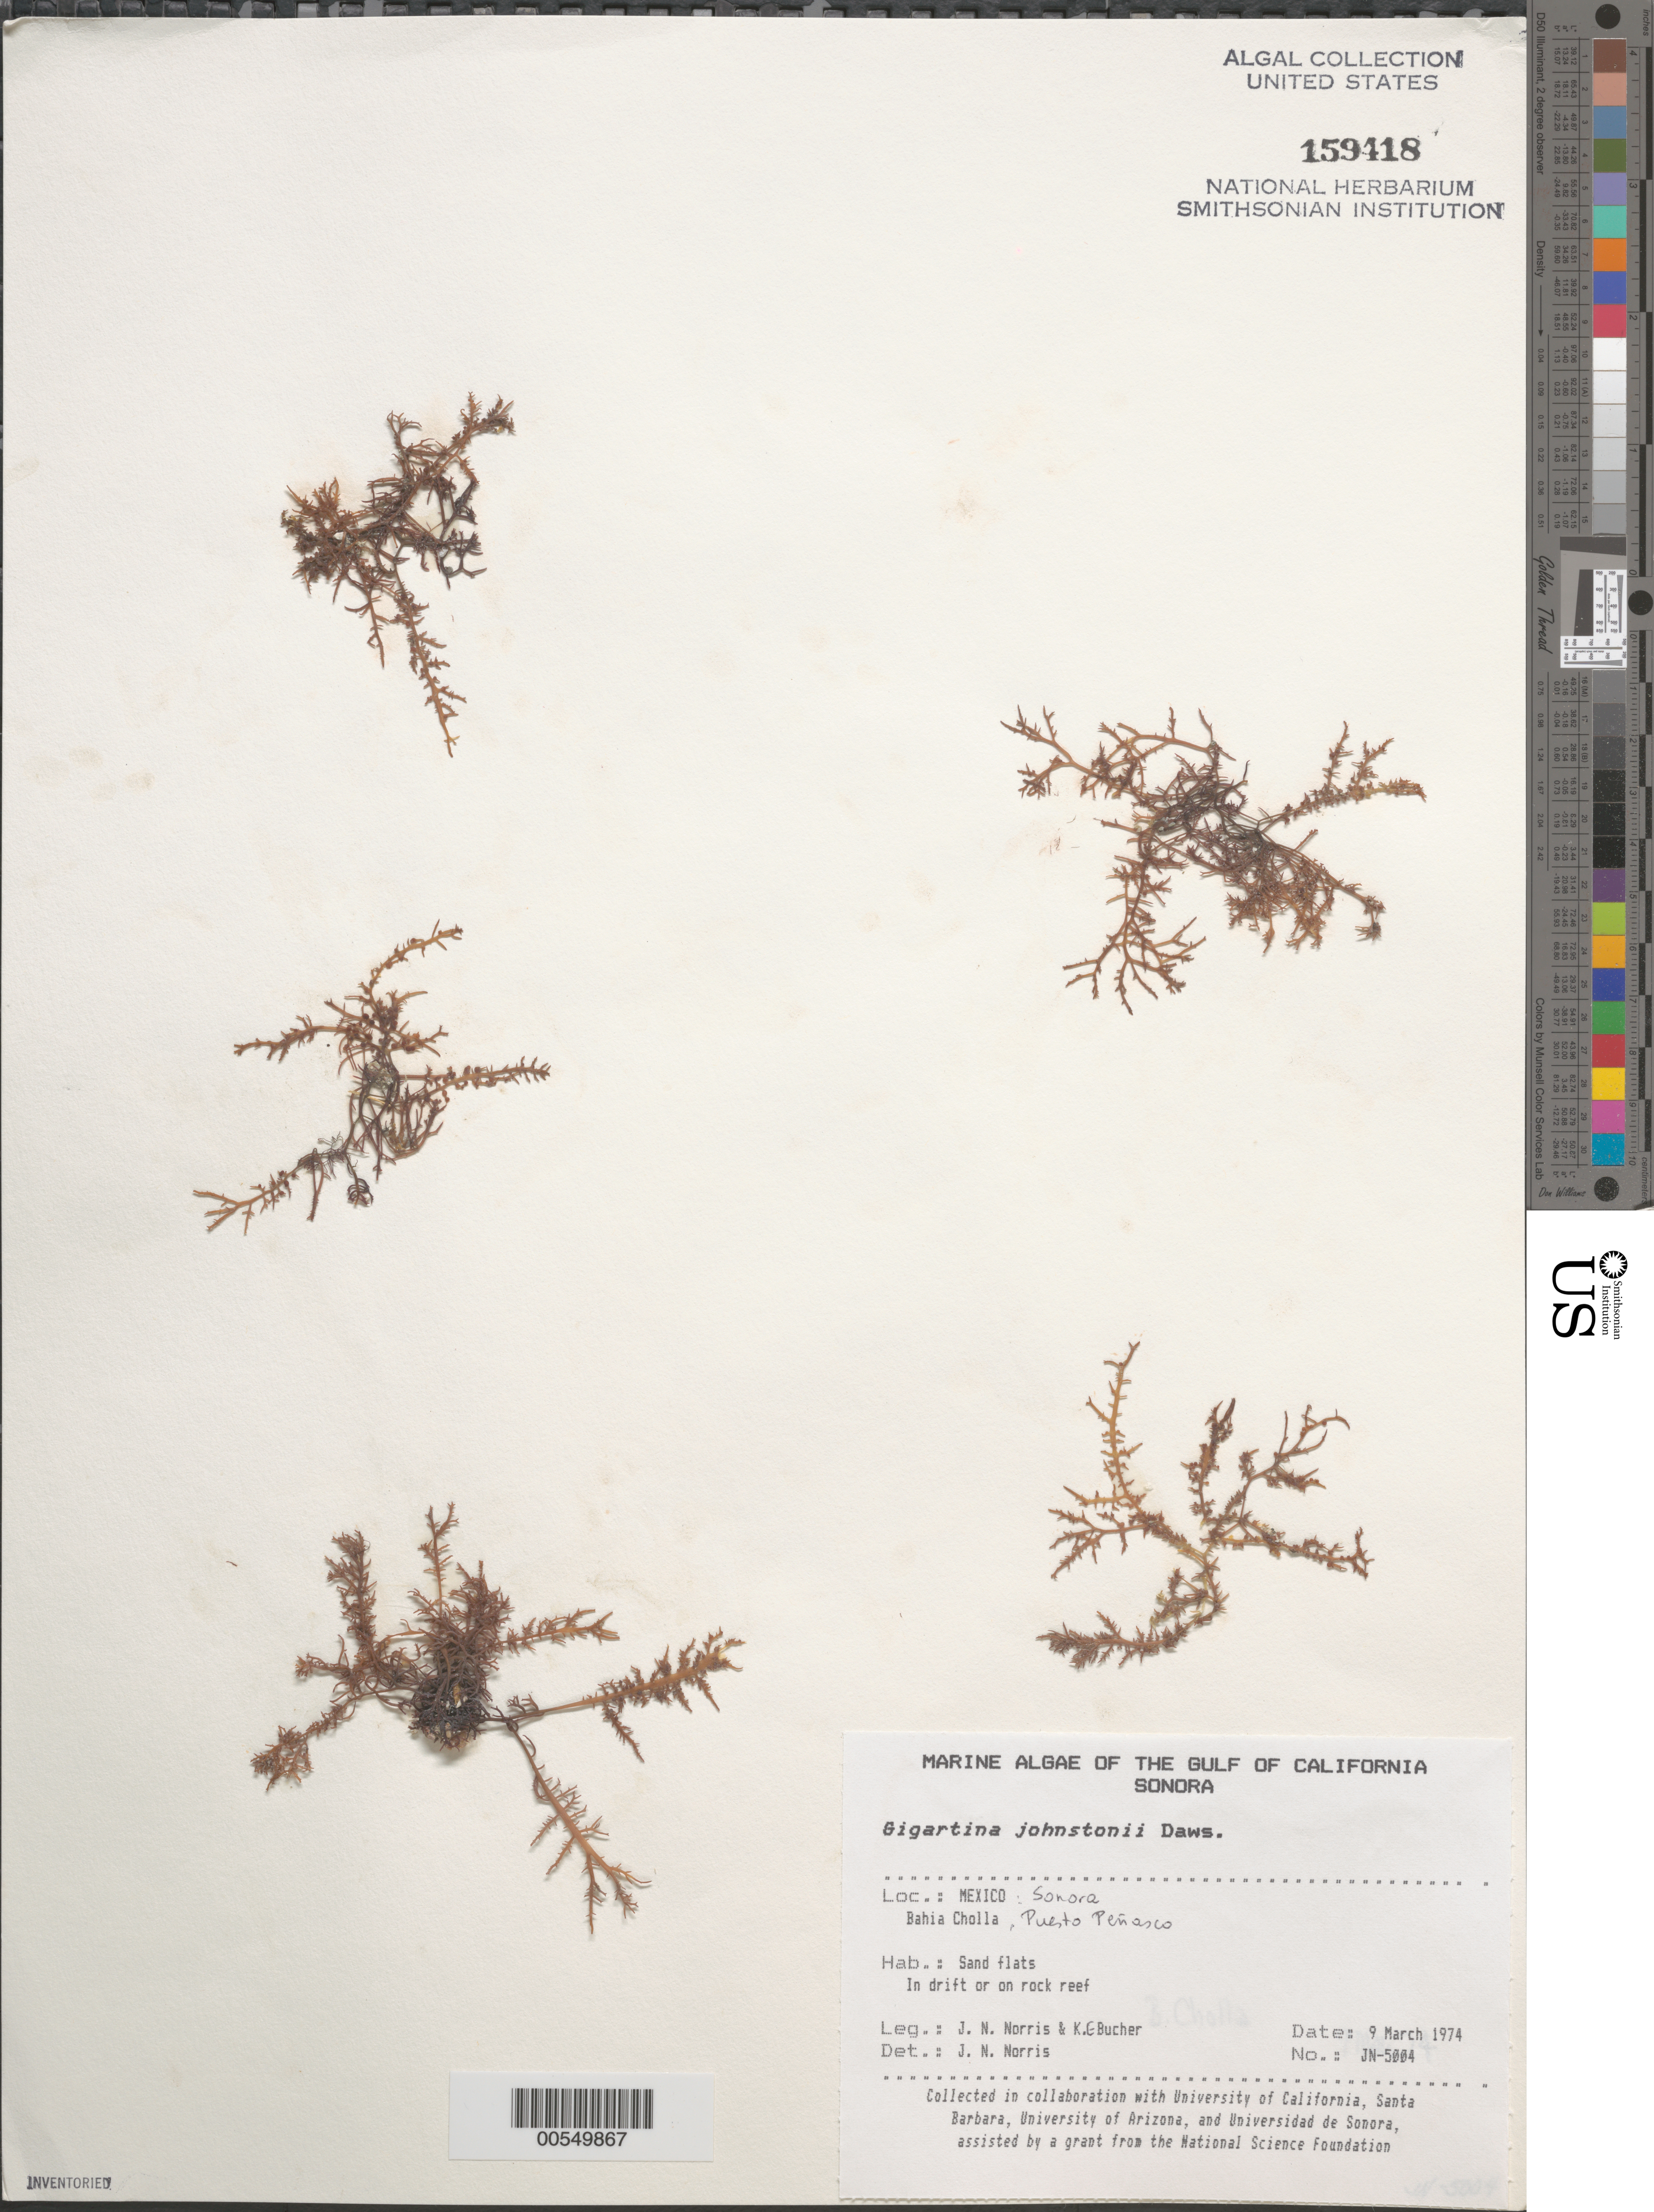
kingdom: Plantae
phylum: Rhodophyta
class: Florideophyceae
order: Gigartinales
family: Gigartinaceae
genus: Chondracanthus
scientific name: Chondracanthus squarrulosus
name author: (Setch. & N.L. Gardner) J.R. Hughey et al.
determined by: Algae name updating Project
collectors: J. N. Norris & K. E. Bucher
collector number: JN-5004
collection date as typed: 09 Mar 1974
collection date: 1974-03-09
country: Mexico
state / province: Sonora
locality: Bahia Cholla, Puerto Penasco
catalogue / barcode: US 159418